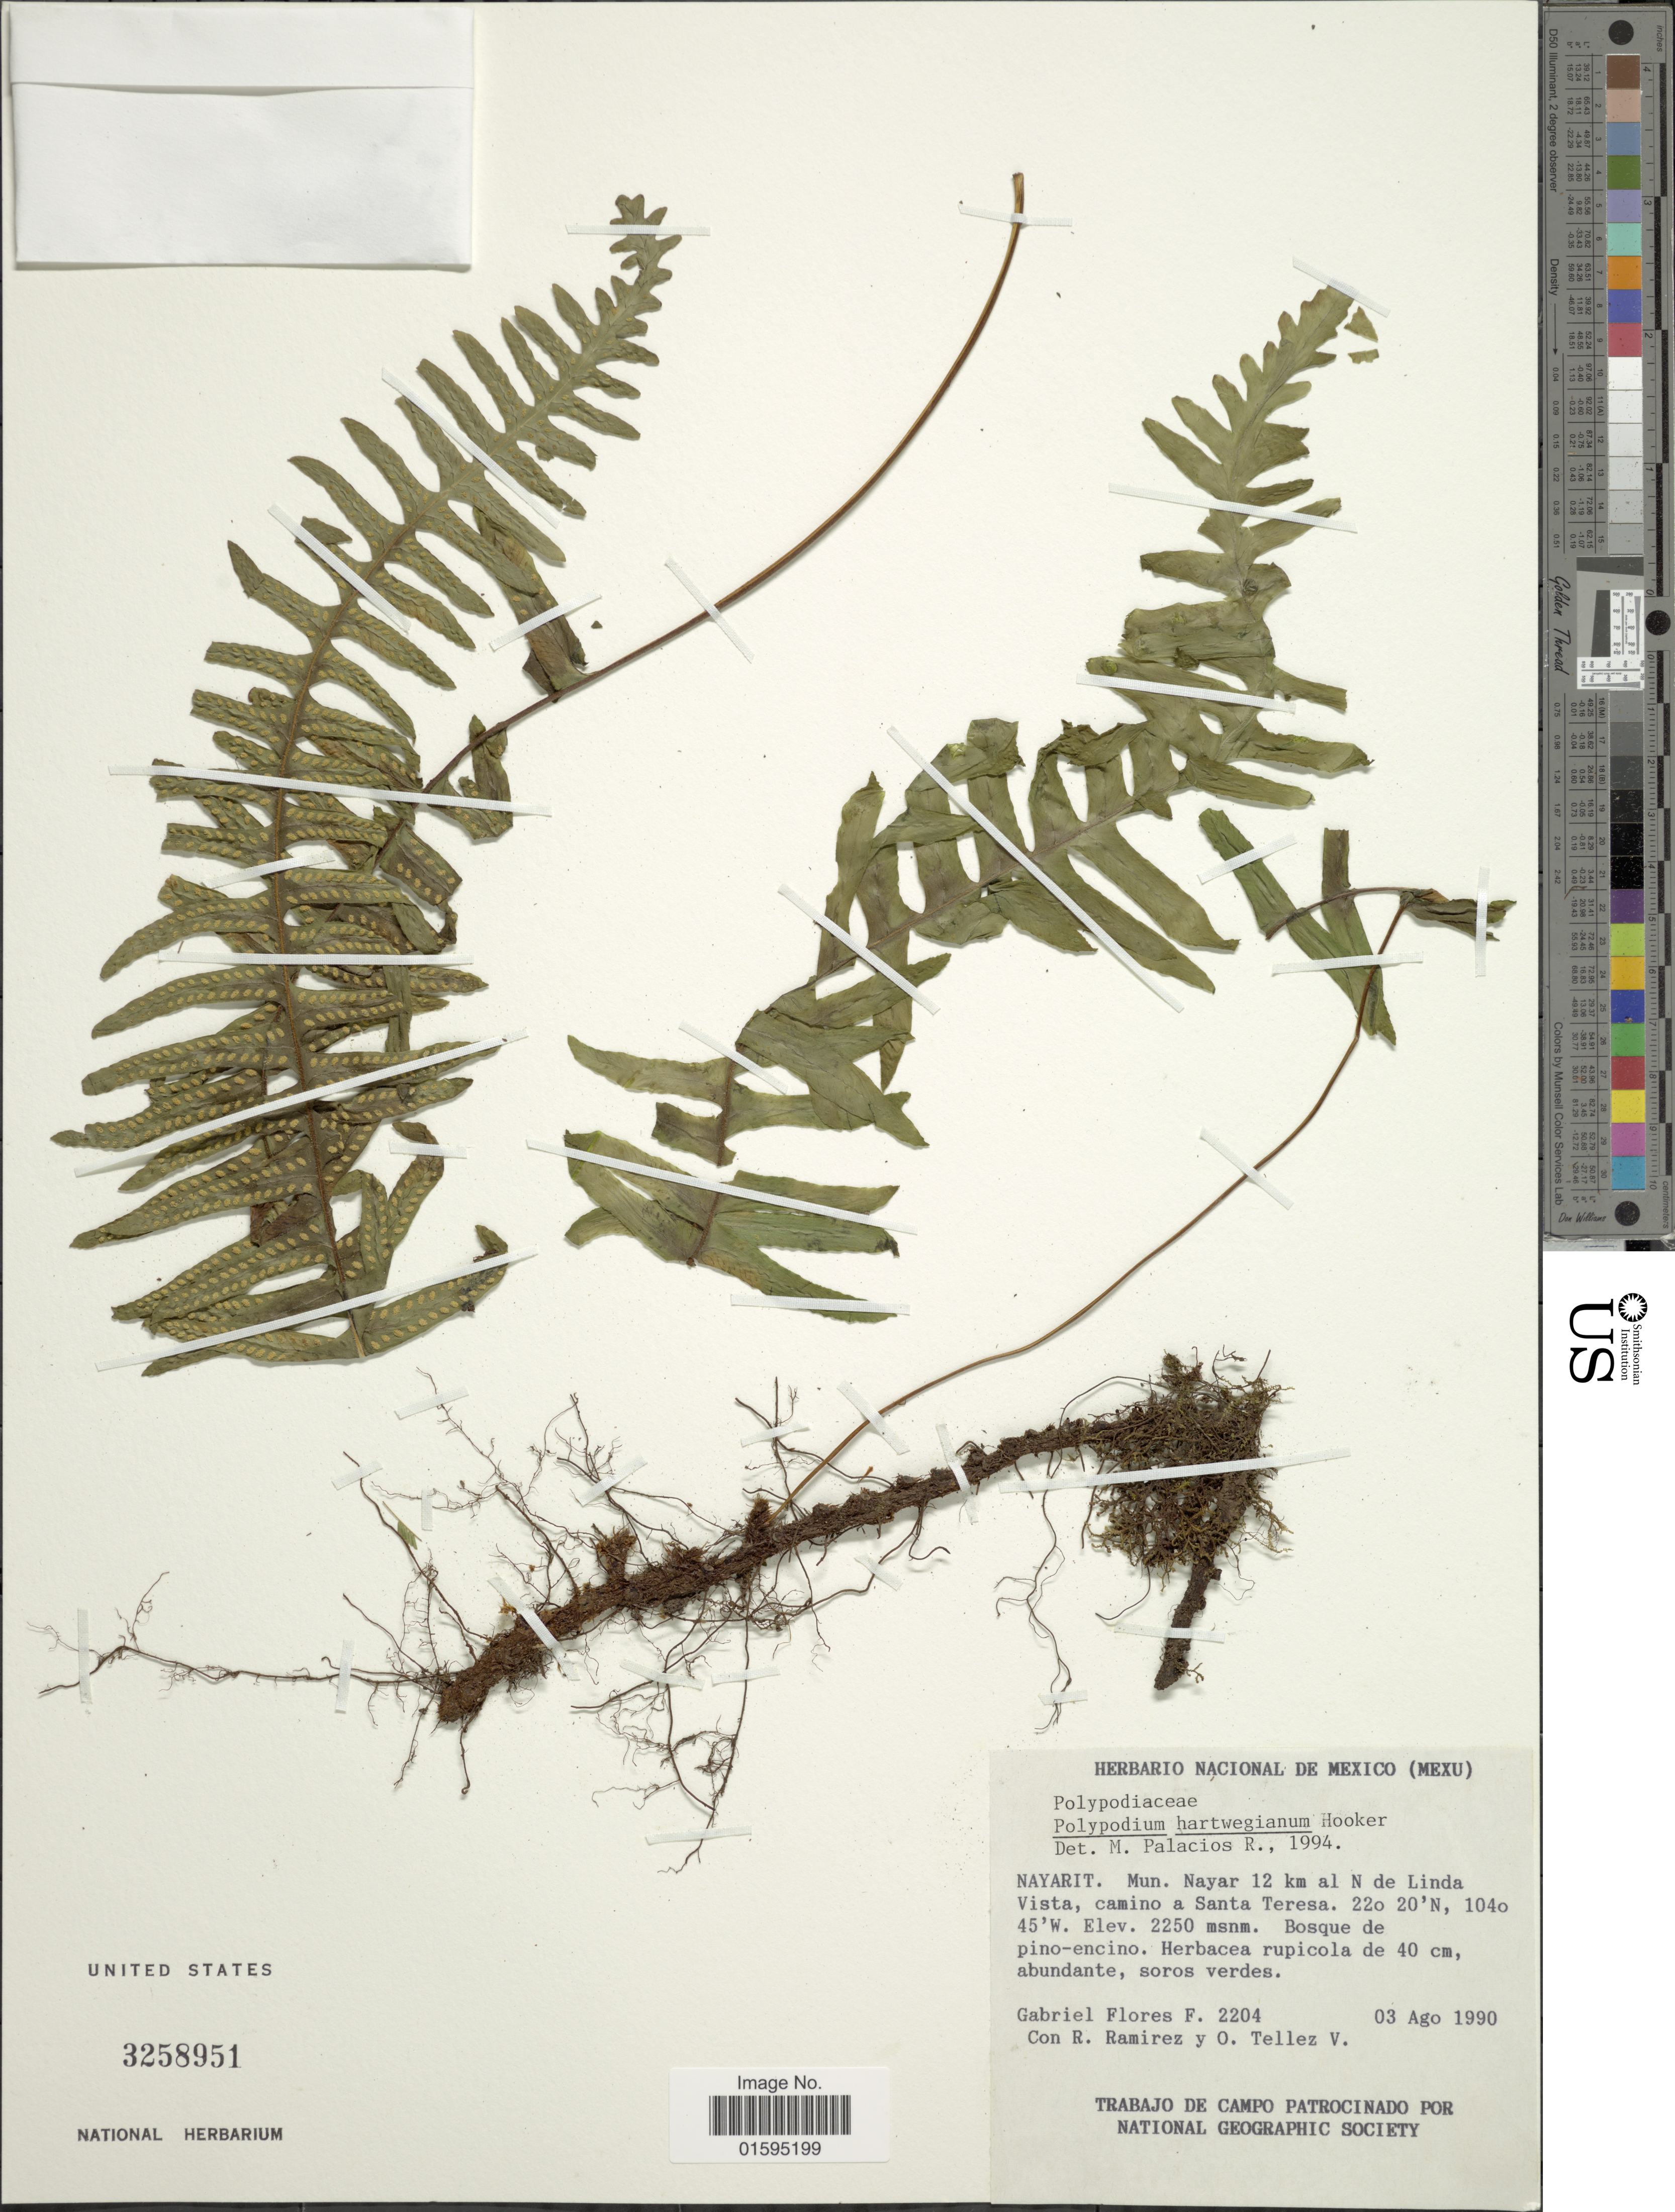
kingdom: Plantae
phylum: Tracheophyta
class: Polypodiopsida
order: Polypodiales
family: Polypodiaceae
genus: Polypodium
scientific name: Polypodium hartwegianum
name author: Hook.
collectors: G. Flores F., R. Ramirez & O. Téllez V.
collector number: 2204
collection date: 1990-08-03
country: Mexico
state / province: Nayarit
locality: Mun. Nayar 12 km al N de Linda Vista, camino a Santa Teresa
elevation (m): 2250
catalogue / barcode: US 3258951